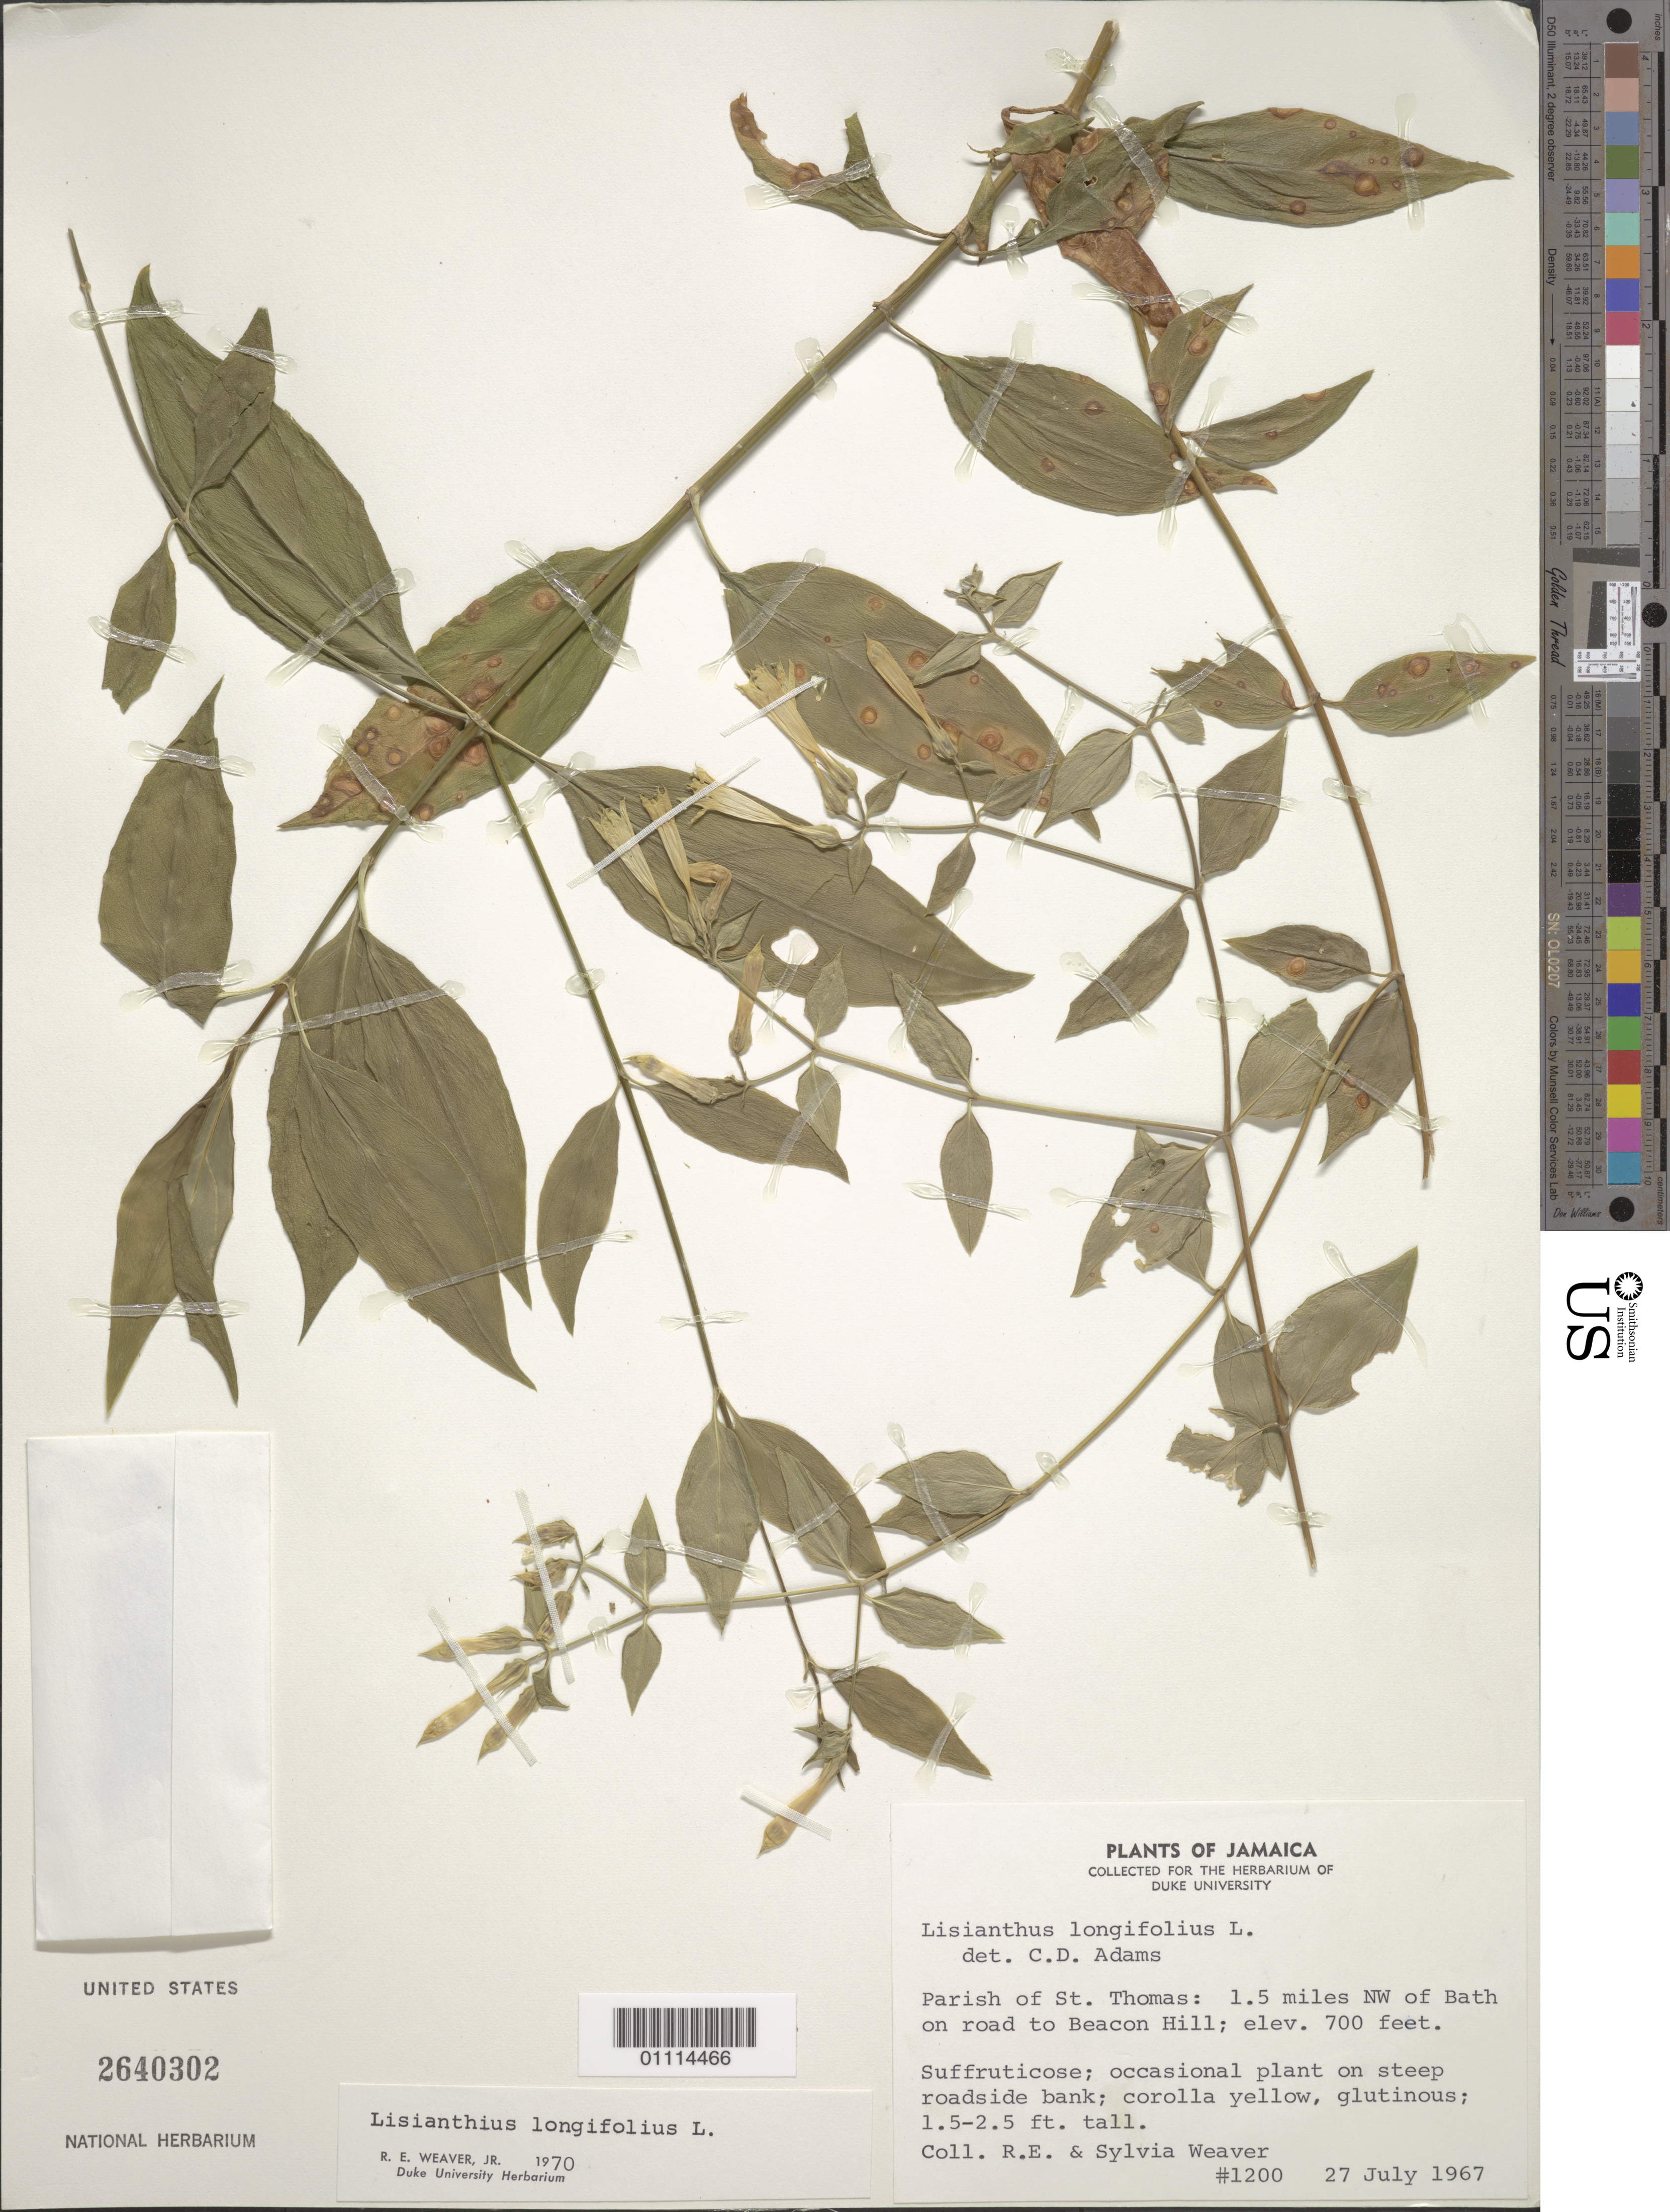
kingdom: Plantae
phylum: Tracheophyta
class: Magnoliopsida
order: Gentianales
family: Gentianaceae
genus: Lisianthius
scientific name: Lisianthius longifolius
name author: L.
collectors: R. Weaver Jr. & S. Weaver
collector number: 1200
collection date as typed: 27 Jul 1967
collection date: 1967-07-27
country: Jamaica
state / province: Saint Thomas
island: Jamaica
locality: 1.5 miles NW of Bath on road to Beacon Hill. Occasionalk plant on steep roadside bank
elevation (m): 213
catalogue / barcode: US 2640302